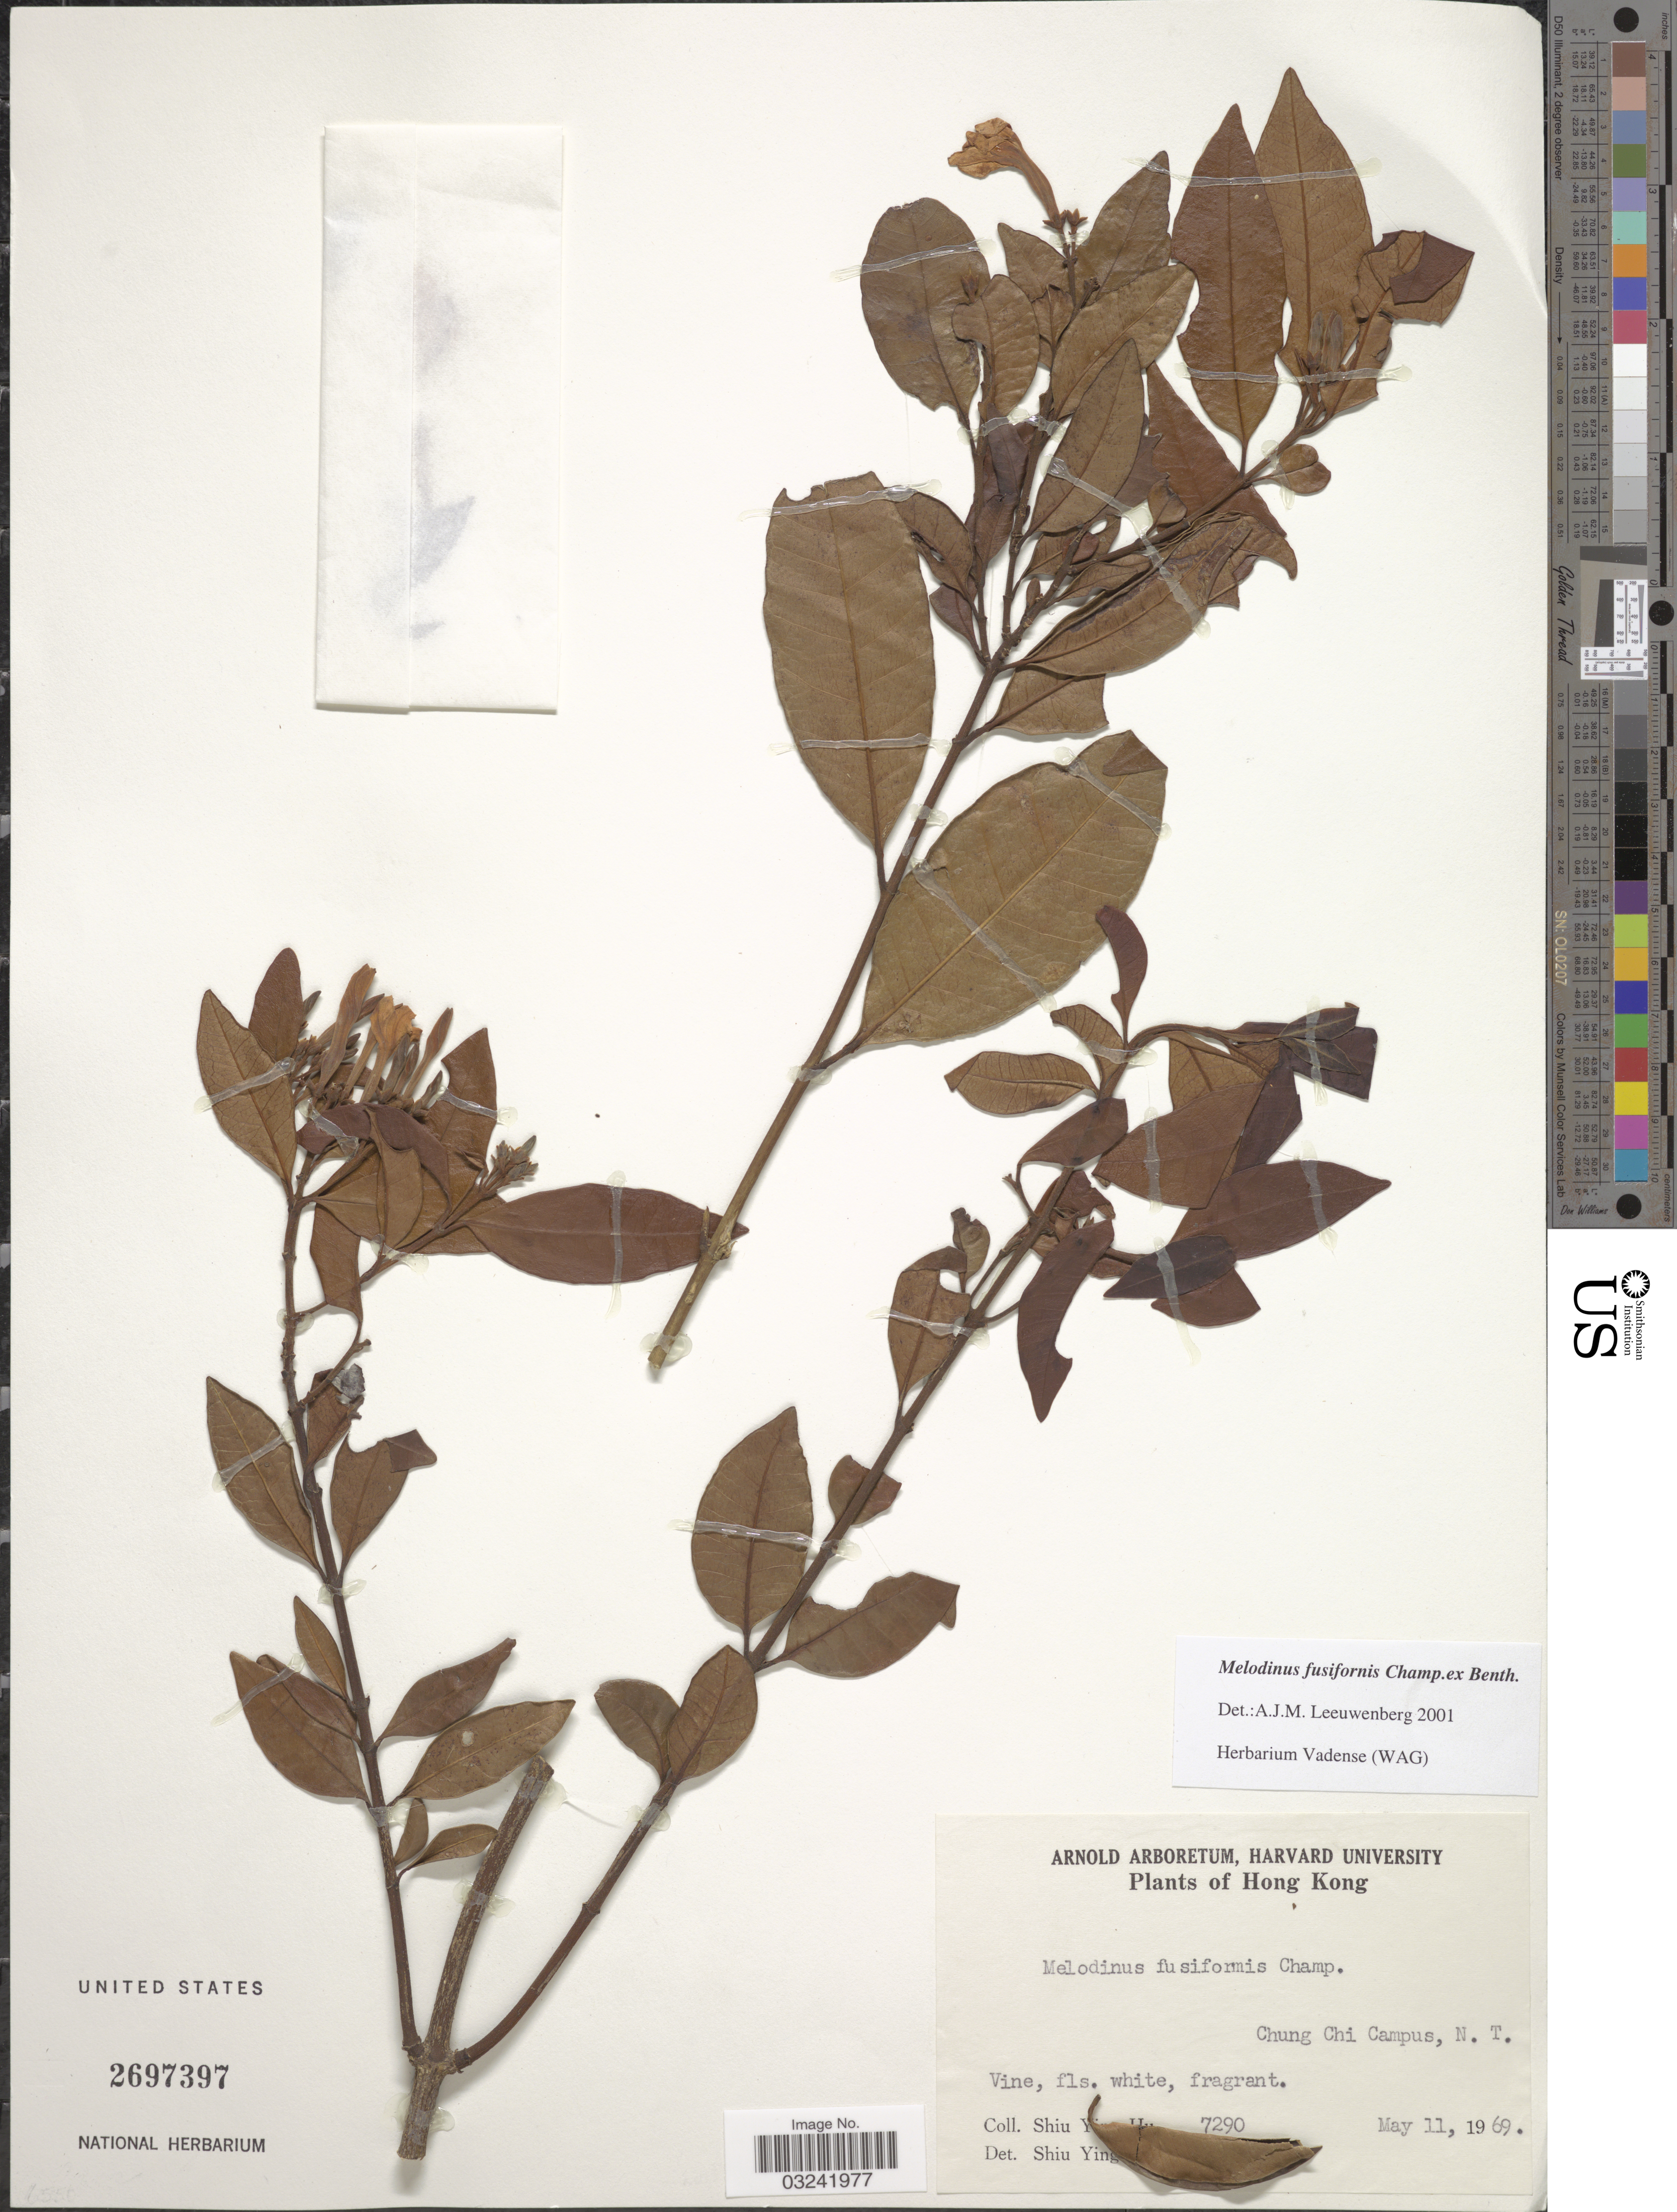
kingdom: Plantae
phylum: Tracheophyta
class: Magnoliopsida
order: Gentianales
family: Apocynaceae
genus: Melodinus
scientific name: Melodinus acutiflorus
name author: F. Muell.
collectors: S. Y. Hu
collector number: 7290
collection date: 1969-05-11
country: China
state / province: Hong Kong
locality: Hong Kong, Chung Chi Campus, N. T.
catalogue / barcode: US 2697397